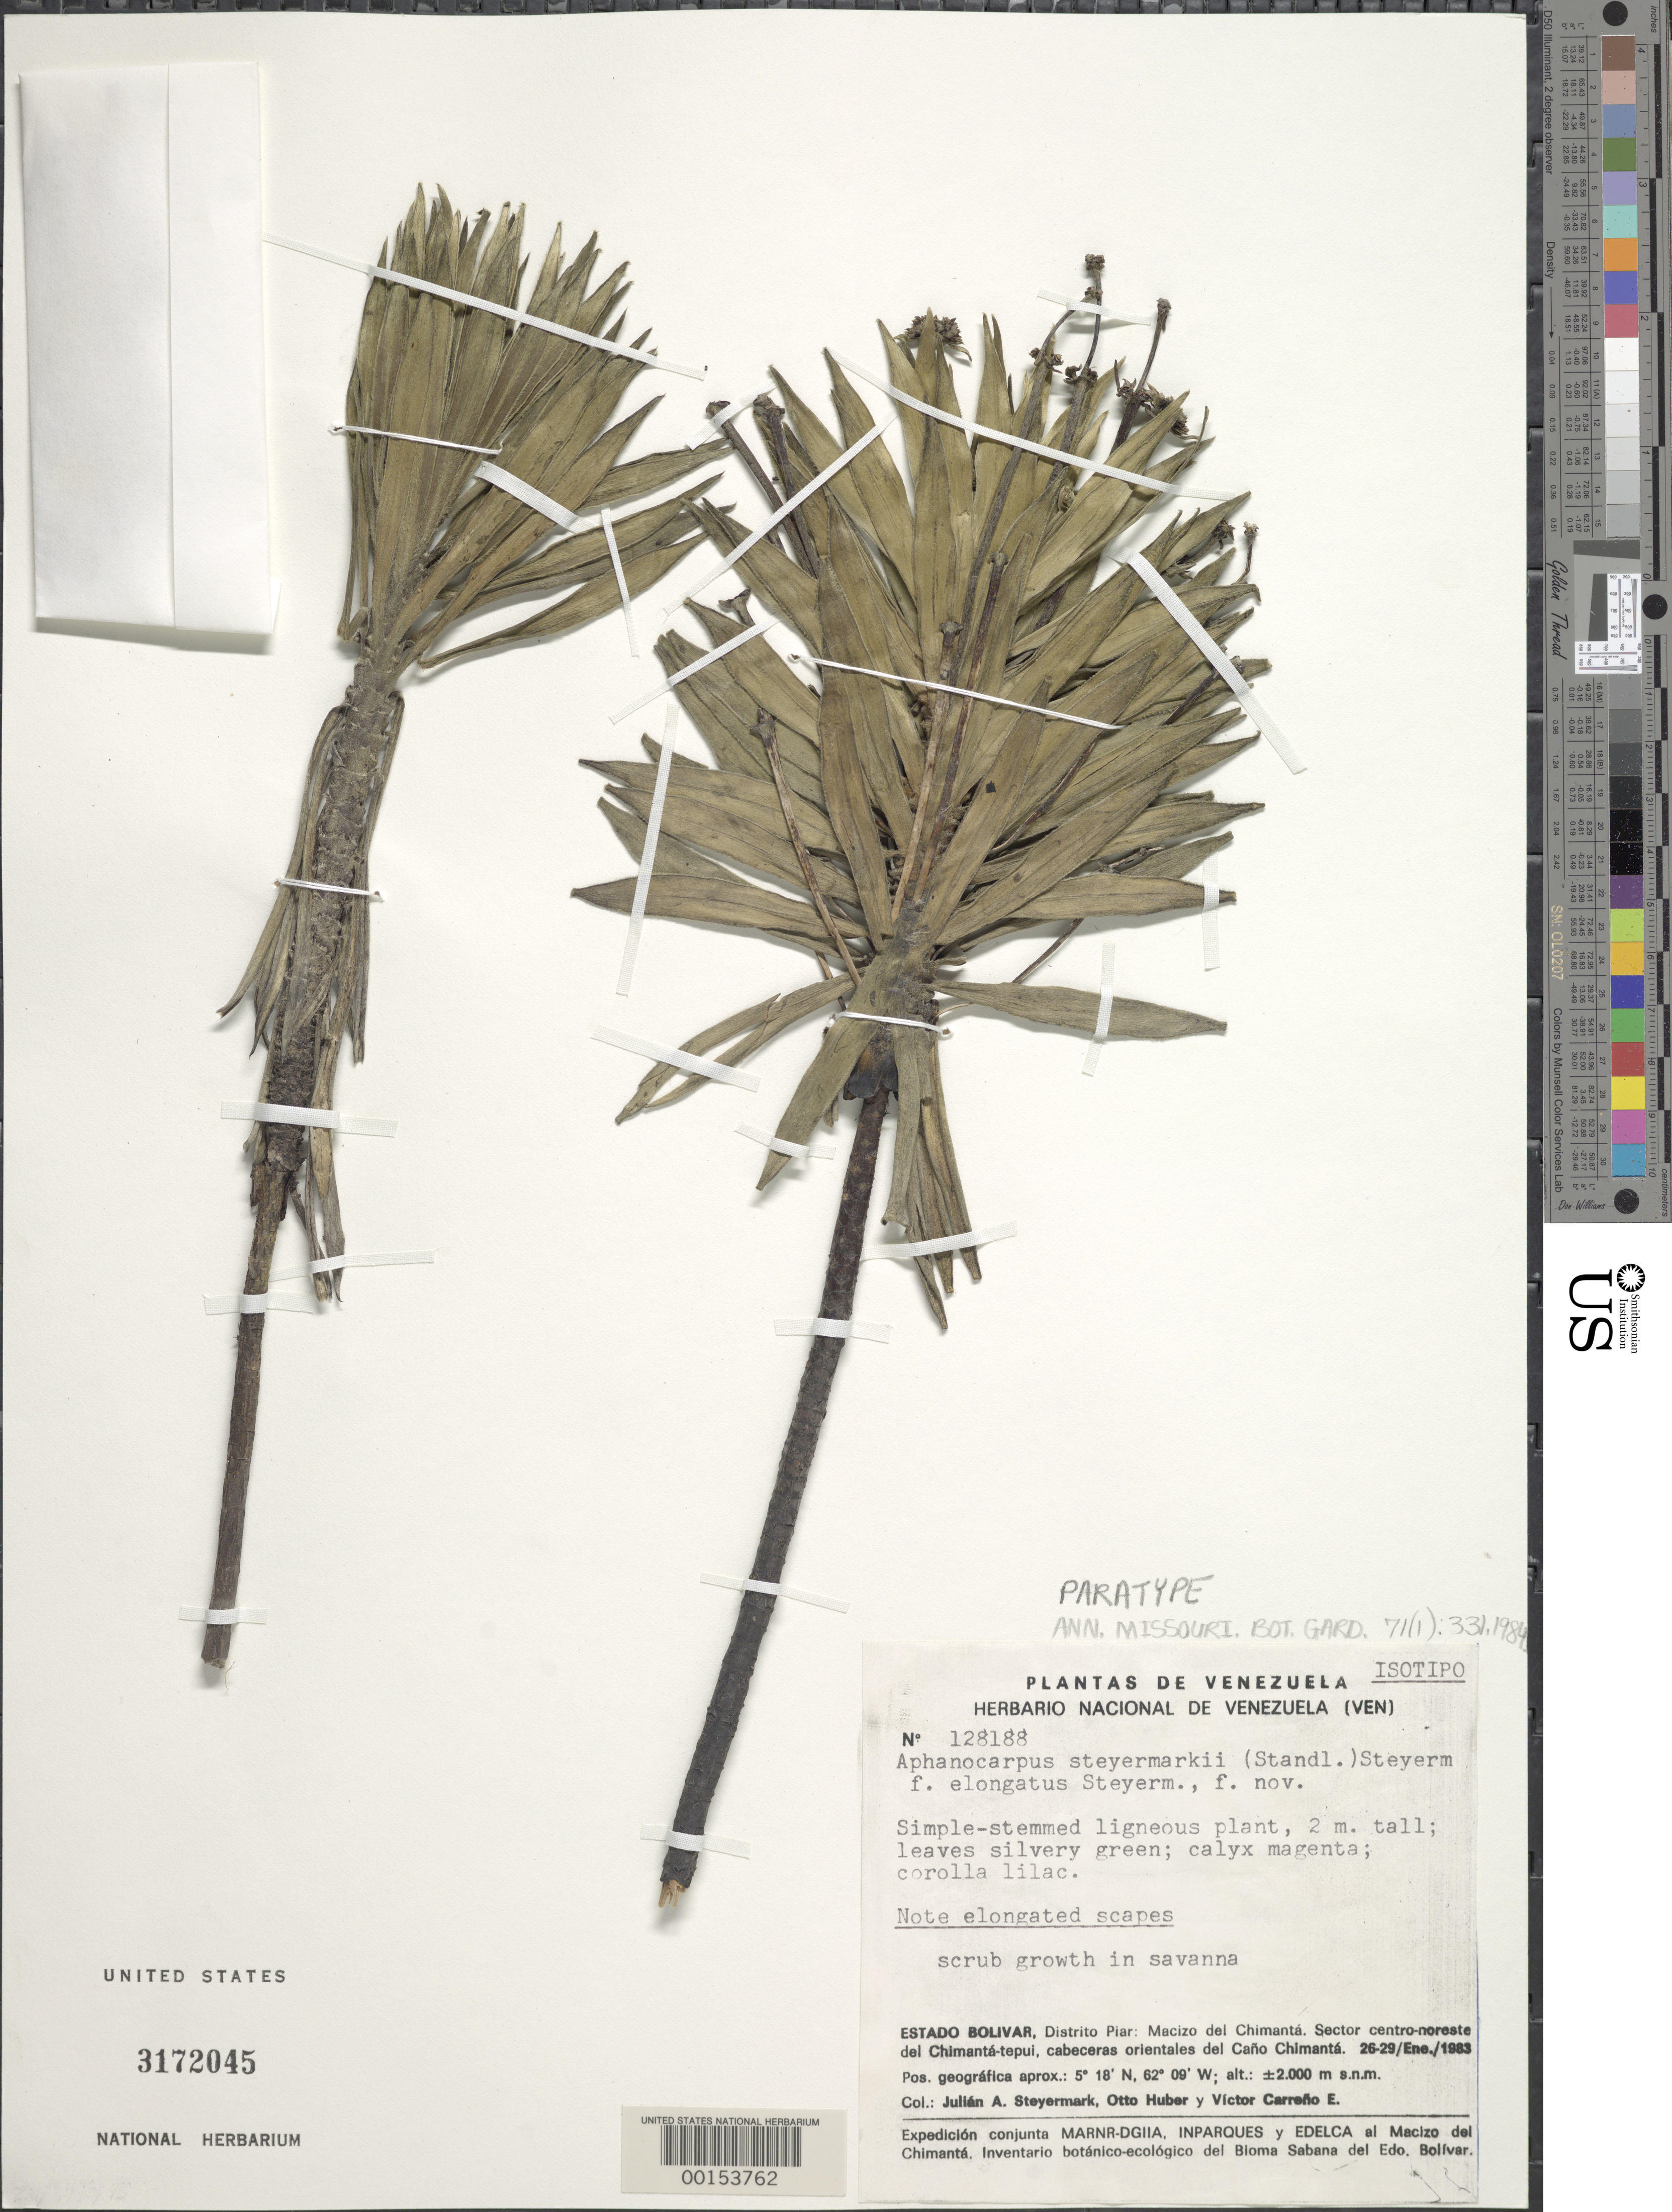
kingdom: Plantae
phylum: Tracheophyta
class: Magnoliopsida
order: Gentianales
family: Rubiaceae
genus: Aphanocarpus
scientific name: Aphanocarpus steyermarkii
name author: (Standl.) Steyerm.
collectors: J. Steyermark, O. Huber & V. Carreño E.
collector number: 128188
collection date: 1983-01-26/1983-01-29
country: Venezuela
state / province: Bolivar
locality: Estado Bolivar: Distrito Piar: Macizo del Chimanta, Sector centro-noreste del Chimanta-tepui, cabeceras orientales del Cano Chimanta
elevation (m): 2000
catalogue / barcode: US 3172045